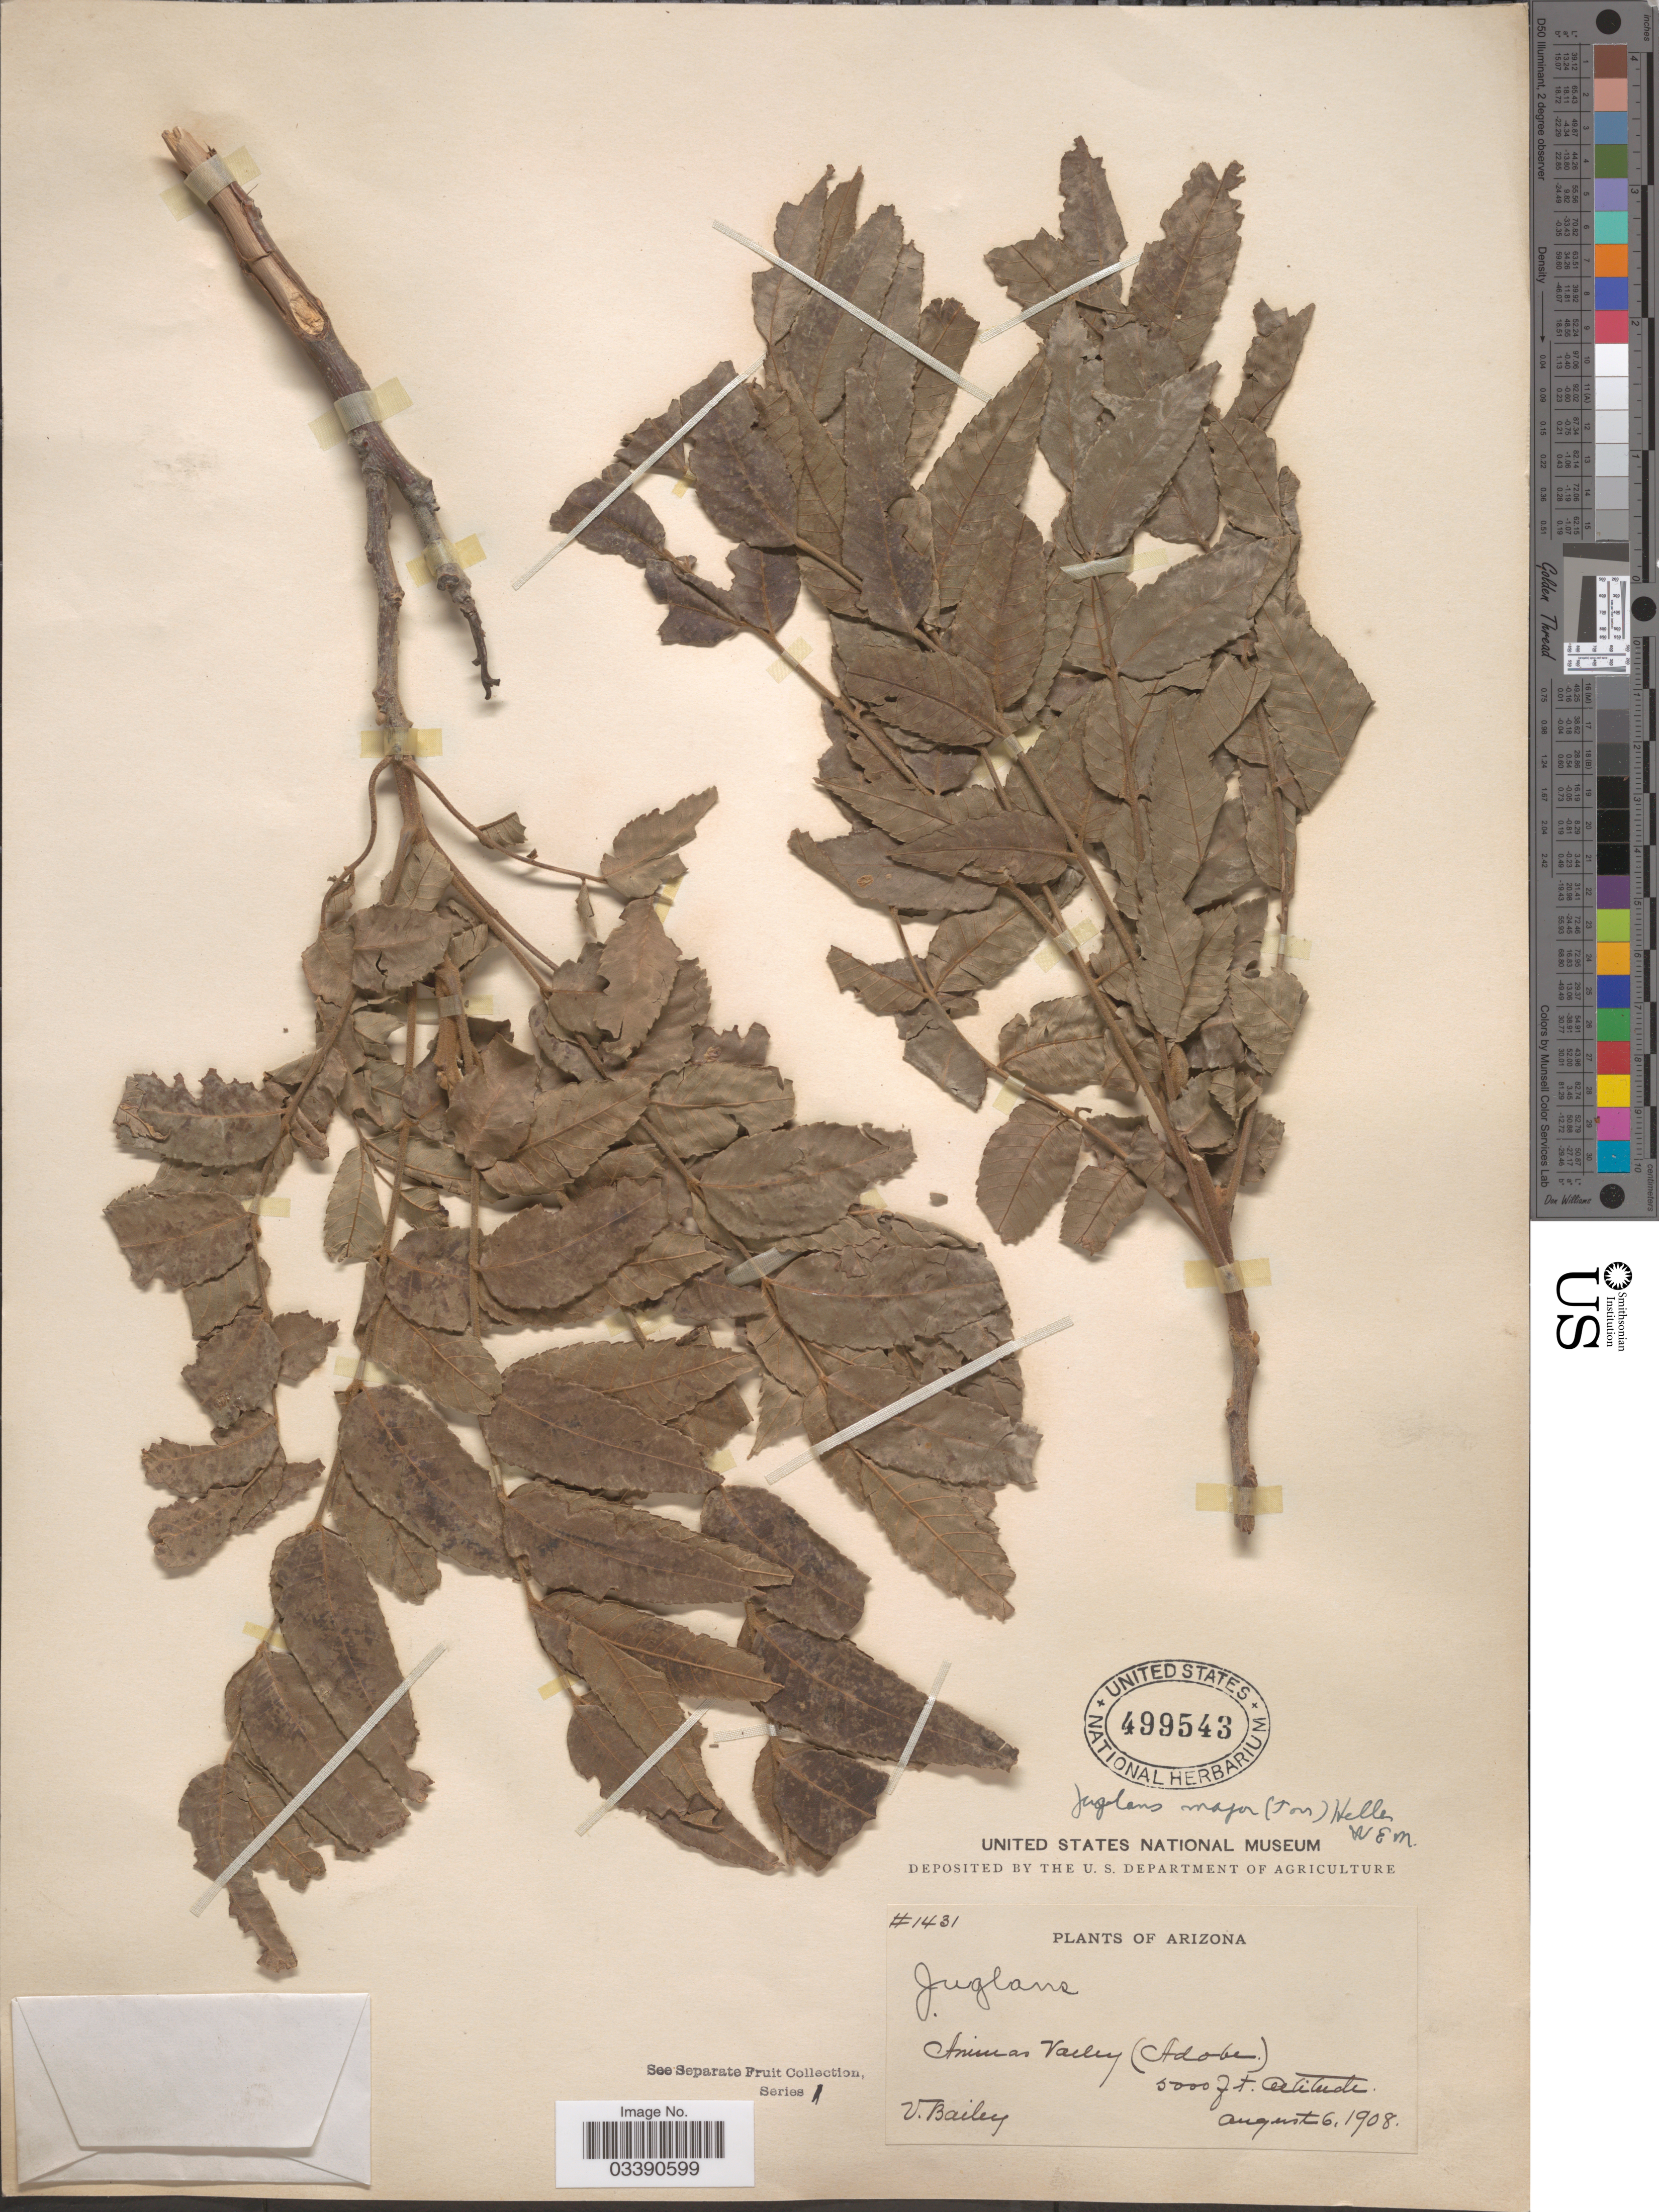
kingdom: Plantae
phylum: Tracheophyta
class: Magnoliopsida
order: Fagales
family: Juglandaceae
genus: Juglans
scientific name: Juglans major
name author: (Torr.) A. Heller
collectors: V. L. Bailey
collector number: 1431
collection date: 1908-08-06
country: United States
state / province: New Mexico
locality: Animas Valley (Adobe).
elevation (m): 1524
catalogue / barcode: US 499543